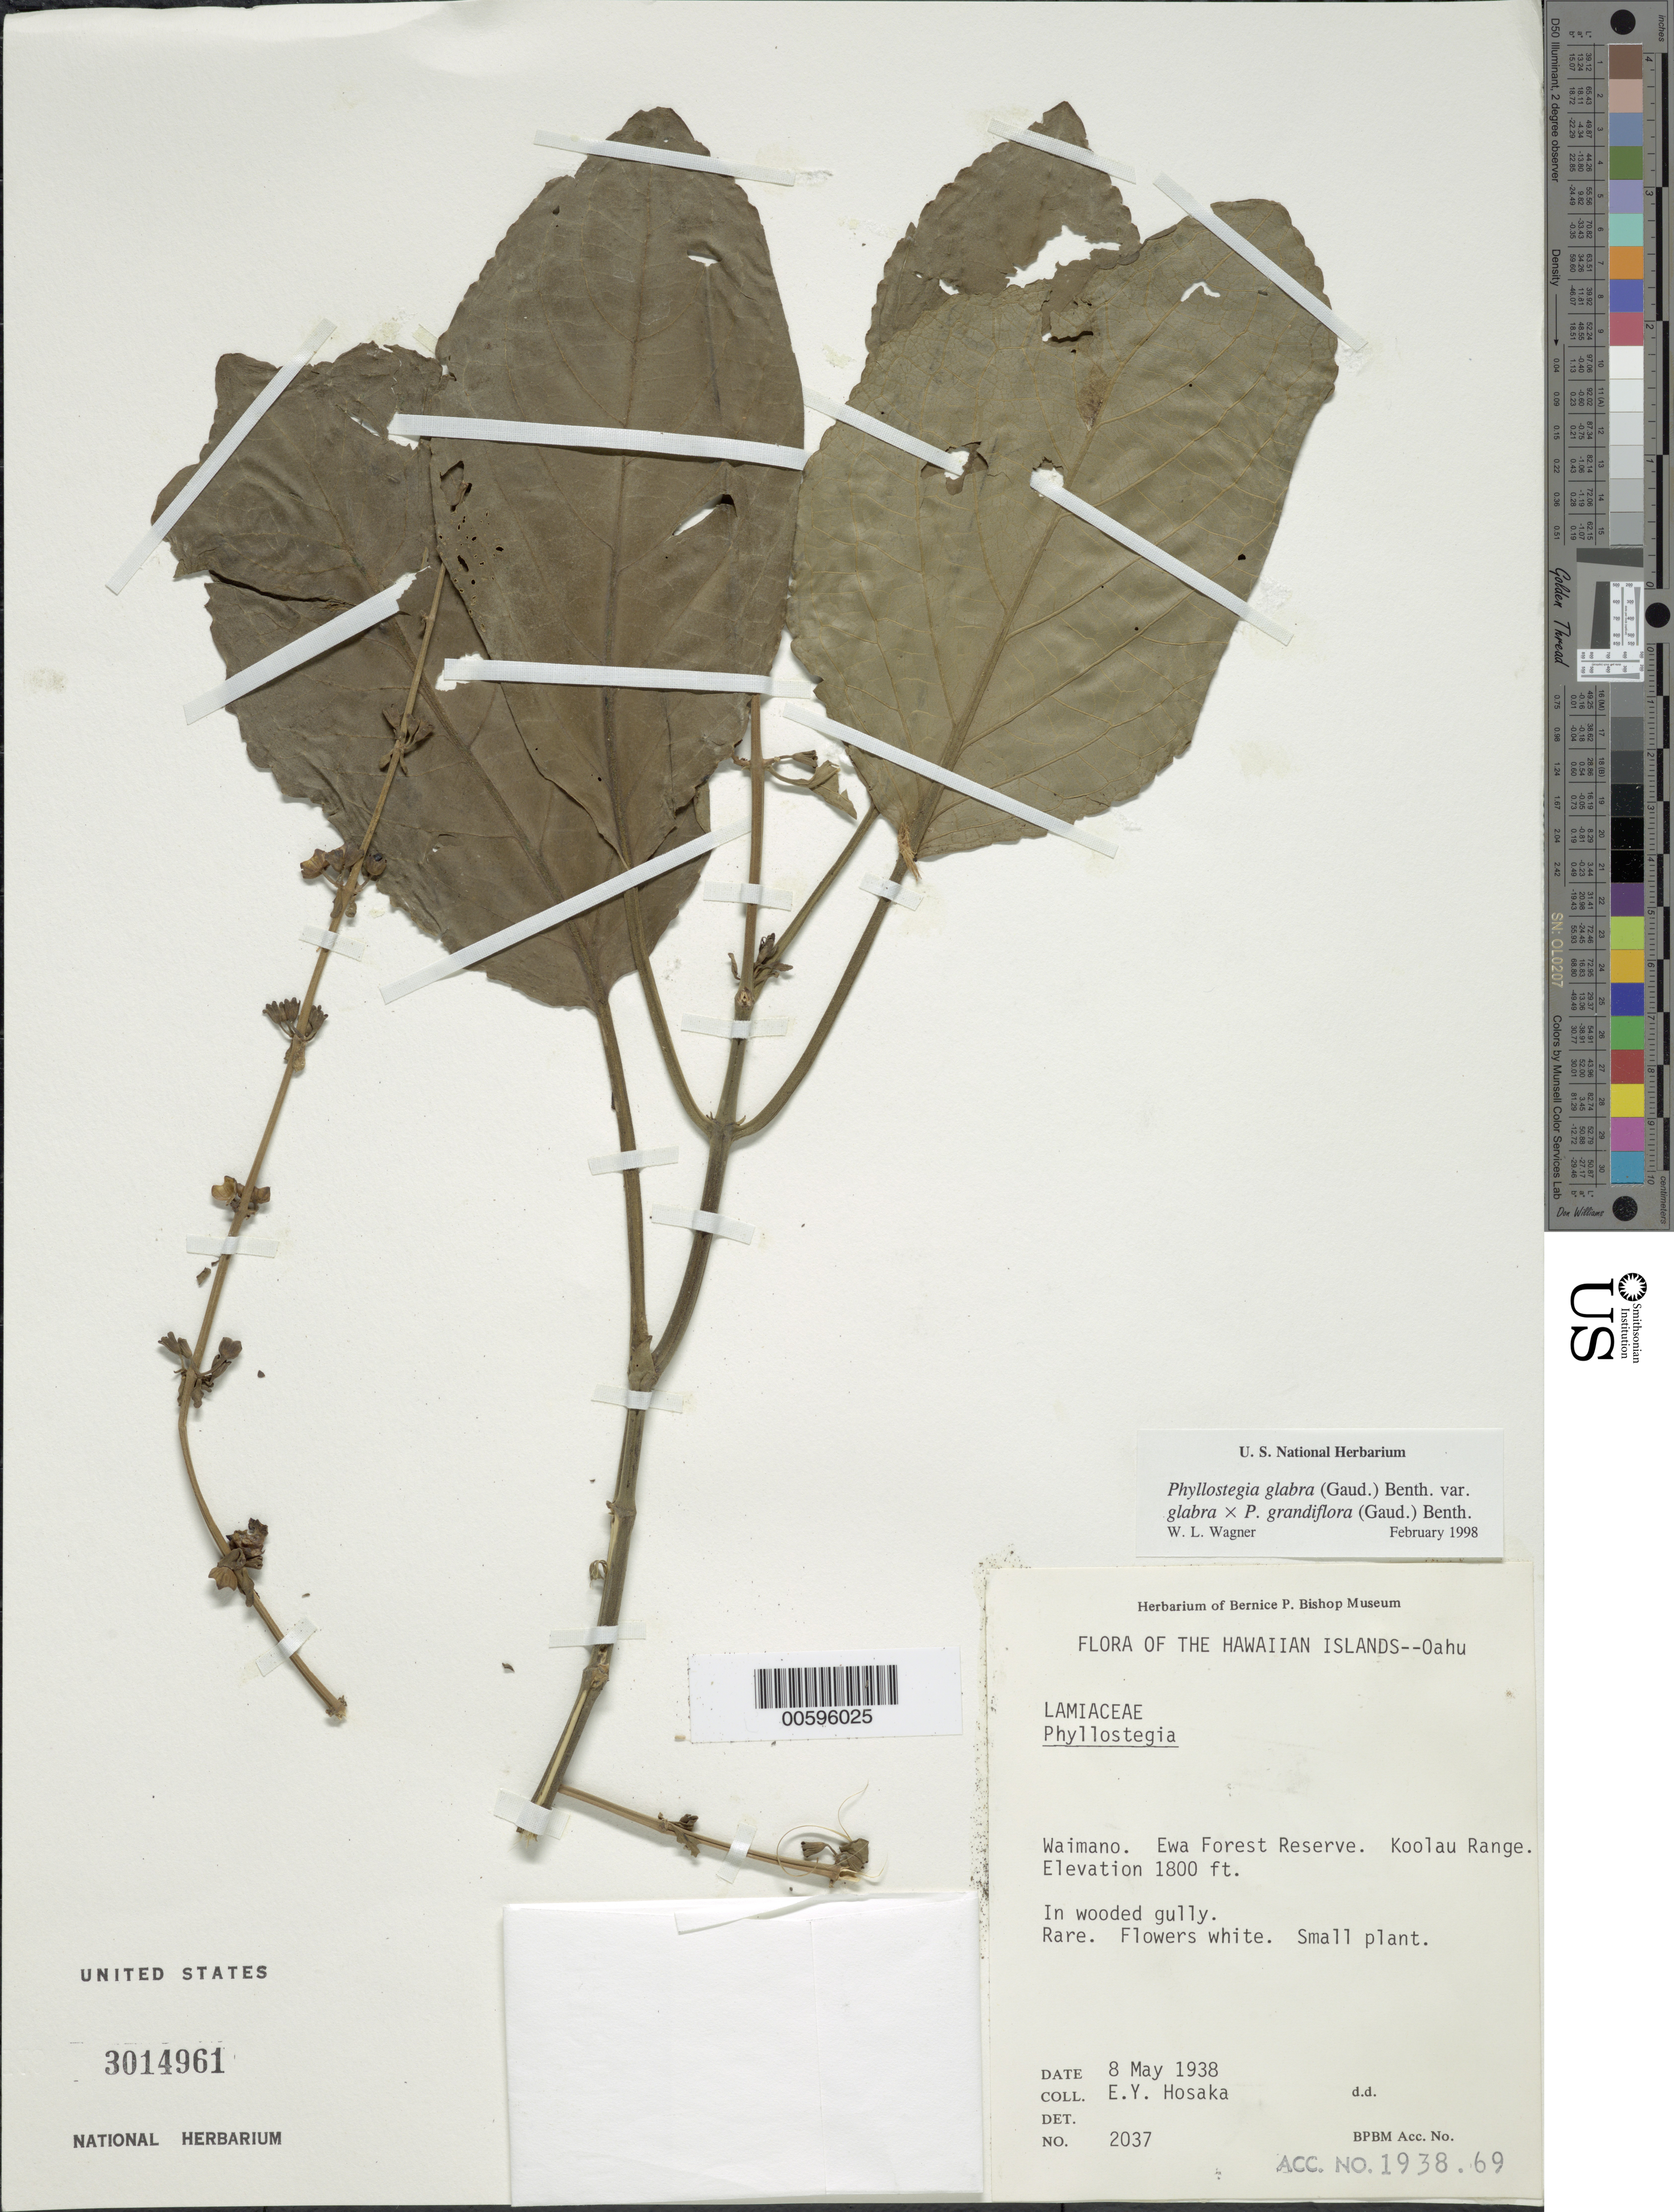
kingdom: Plantae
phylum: Tracheophyta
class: Magnoliopsida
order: Lamiales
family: Lamiaceae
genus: Phyllostegia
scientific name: Phyllostegia glabra x P. grandiflora (Gaudich.) Benth.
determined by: Wagner, W. L., (BOT), Smithsonian Institution - National Museum of Natural History (UNITED STATES)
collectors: E. Y. Hosaka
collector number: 2037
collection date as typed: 8 May 1938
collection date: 1938-05-08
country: United States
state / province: Hawaii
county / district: Honolulu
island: Oahu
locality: Waimano. Ewa For Res. Koolau Range.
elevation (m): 549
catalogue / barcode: US 3014961